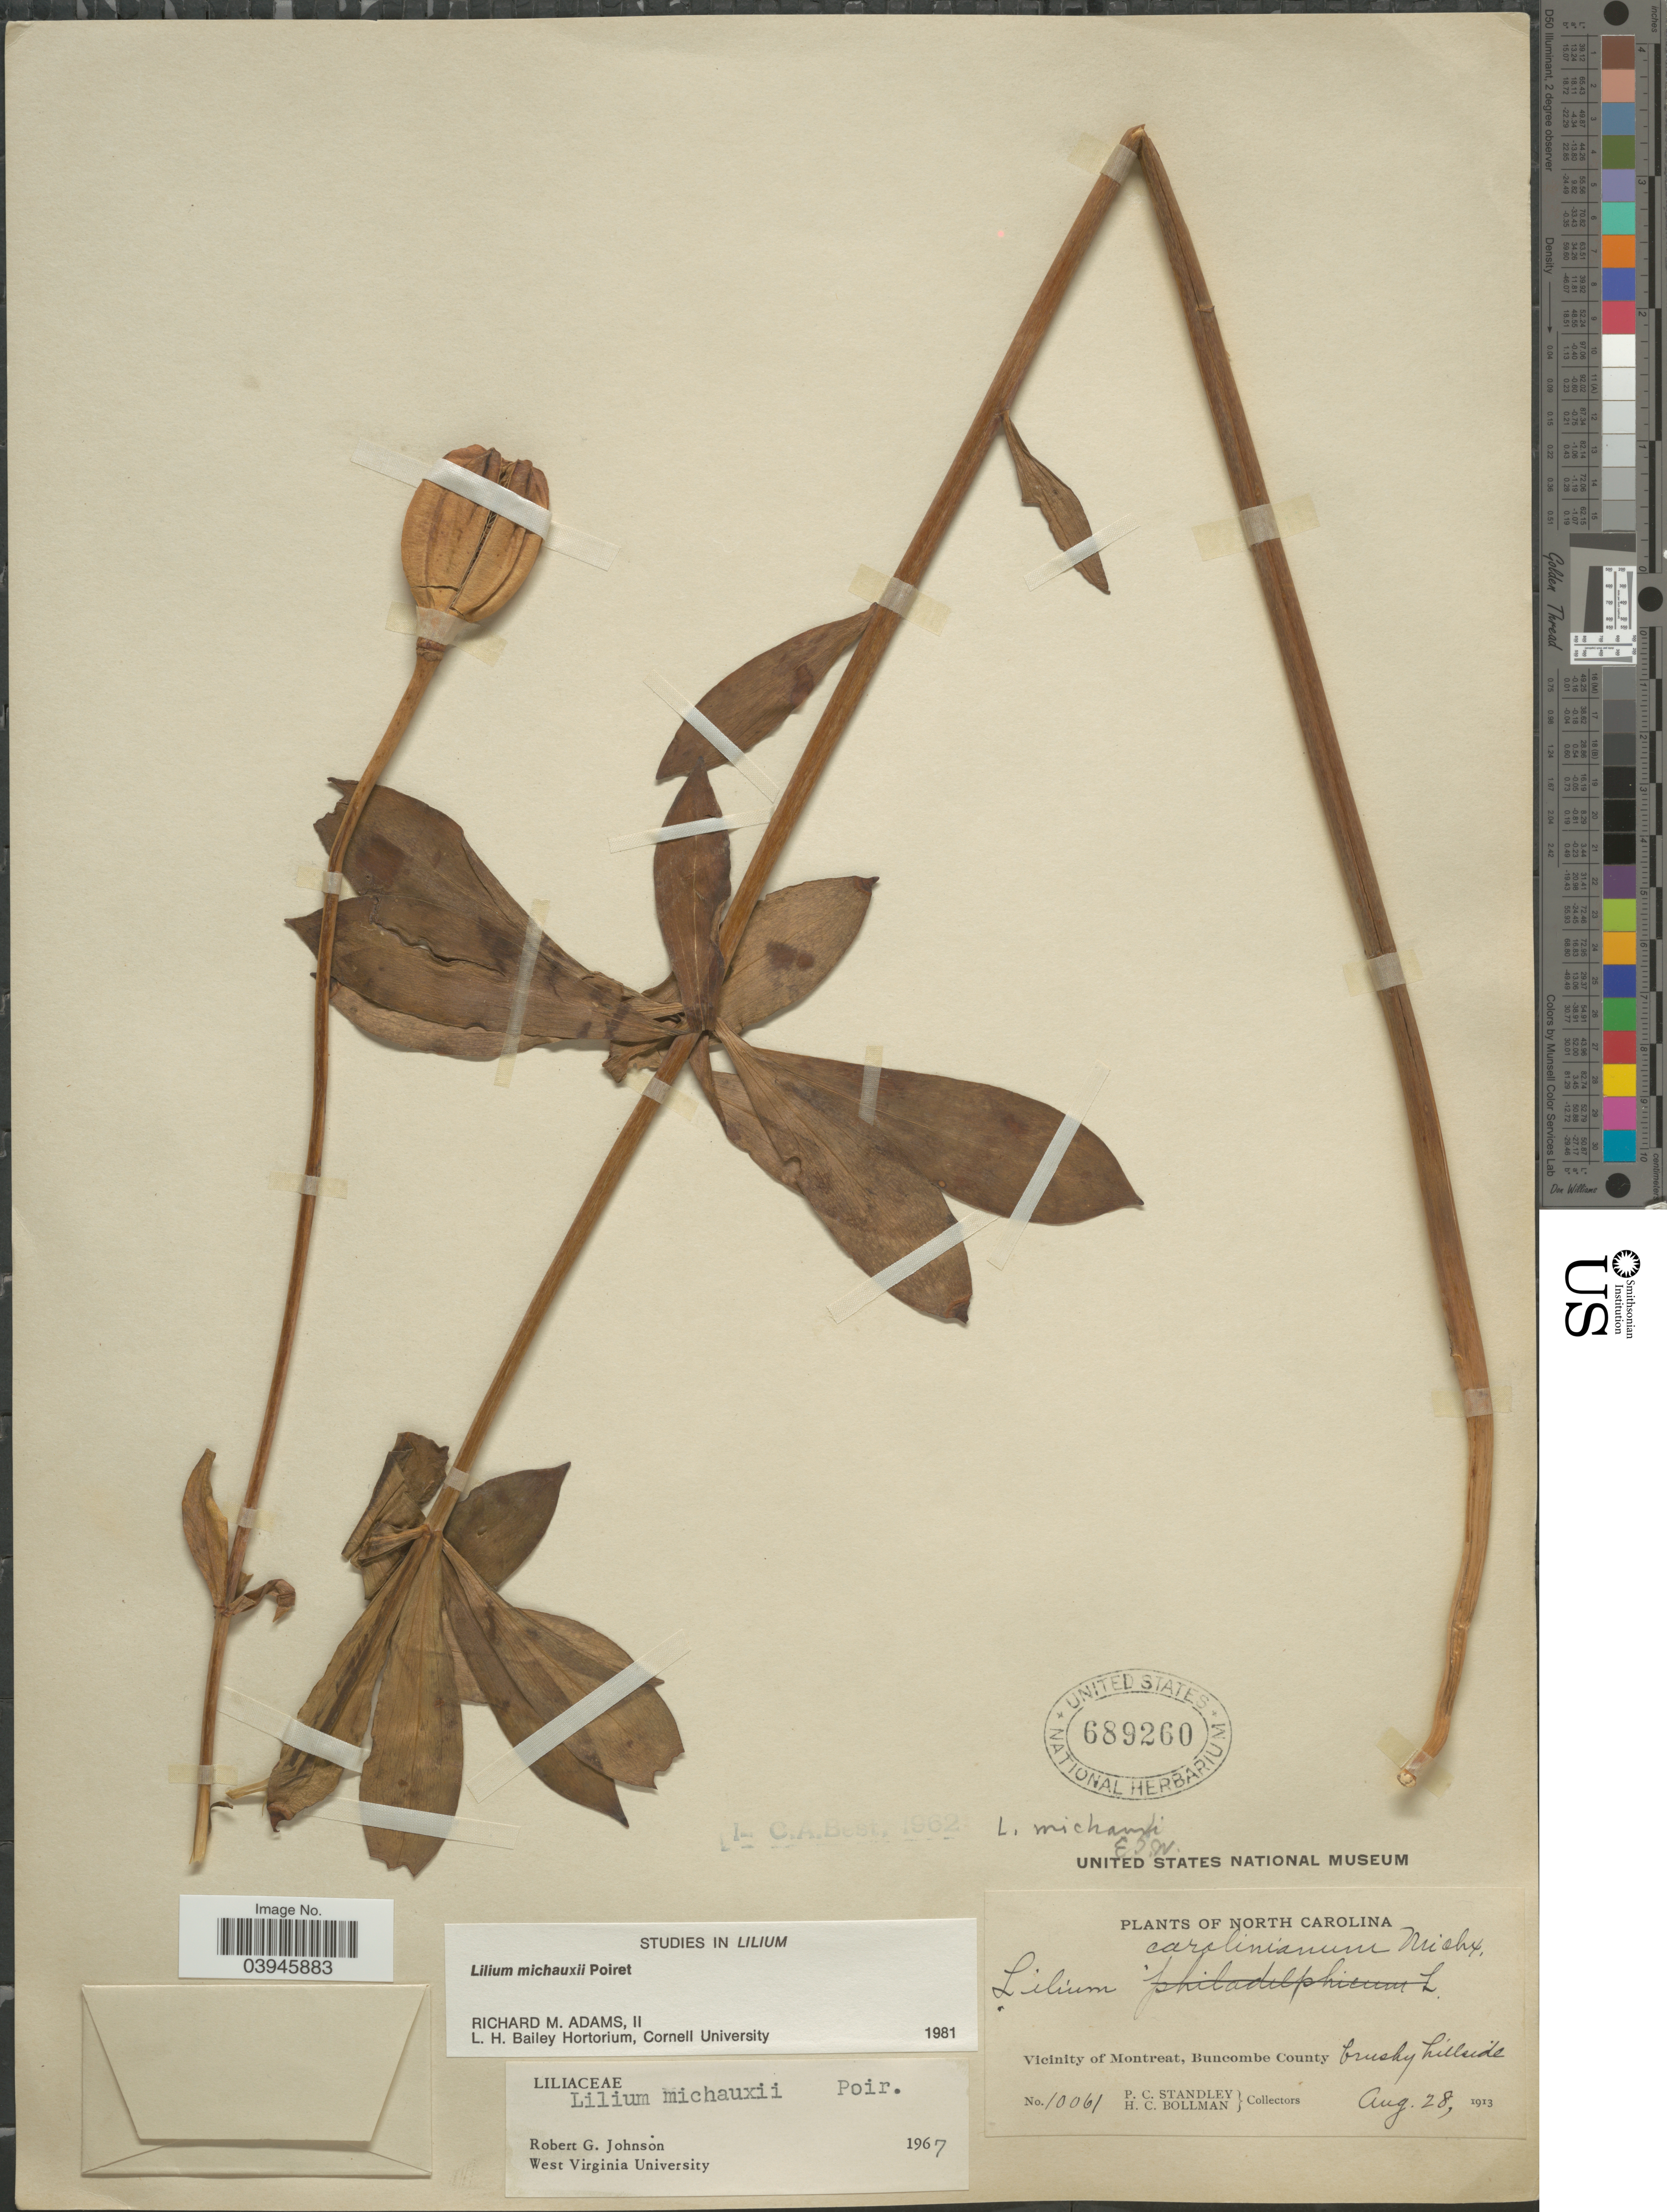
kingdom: Plantae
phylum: Tracheophyta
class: Liliopsida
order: Liliales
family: Liliaceae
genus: Lilium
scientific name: Lilium michauxii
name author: Poir.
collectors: P. C. Standley & H. C. Bollman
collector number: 10061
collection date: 1913-08-28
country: United States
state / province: North Carolina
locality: Vicinity of Montreat, Buncombe County brushy hillside.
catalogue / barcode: US 689260